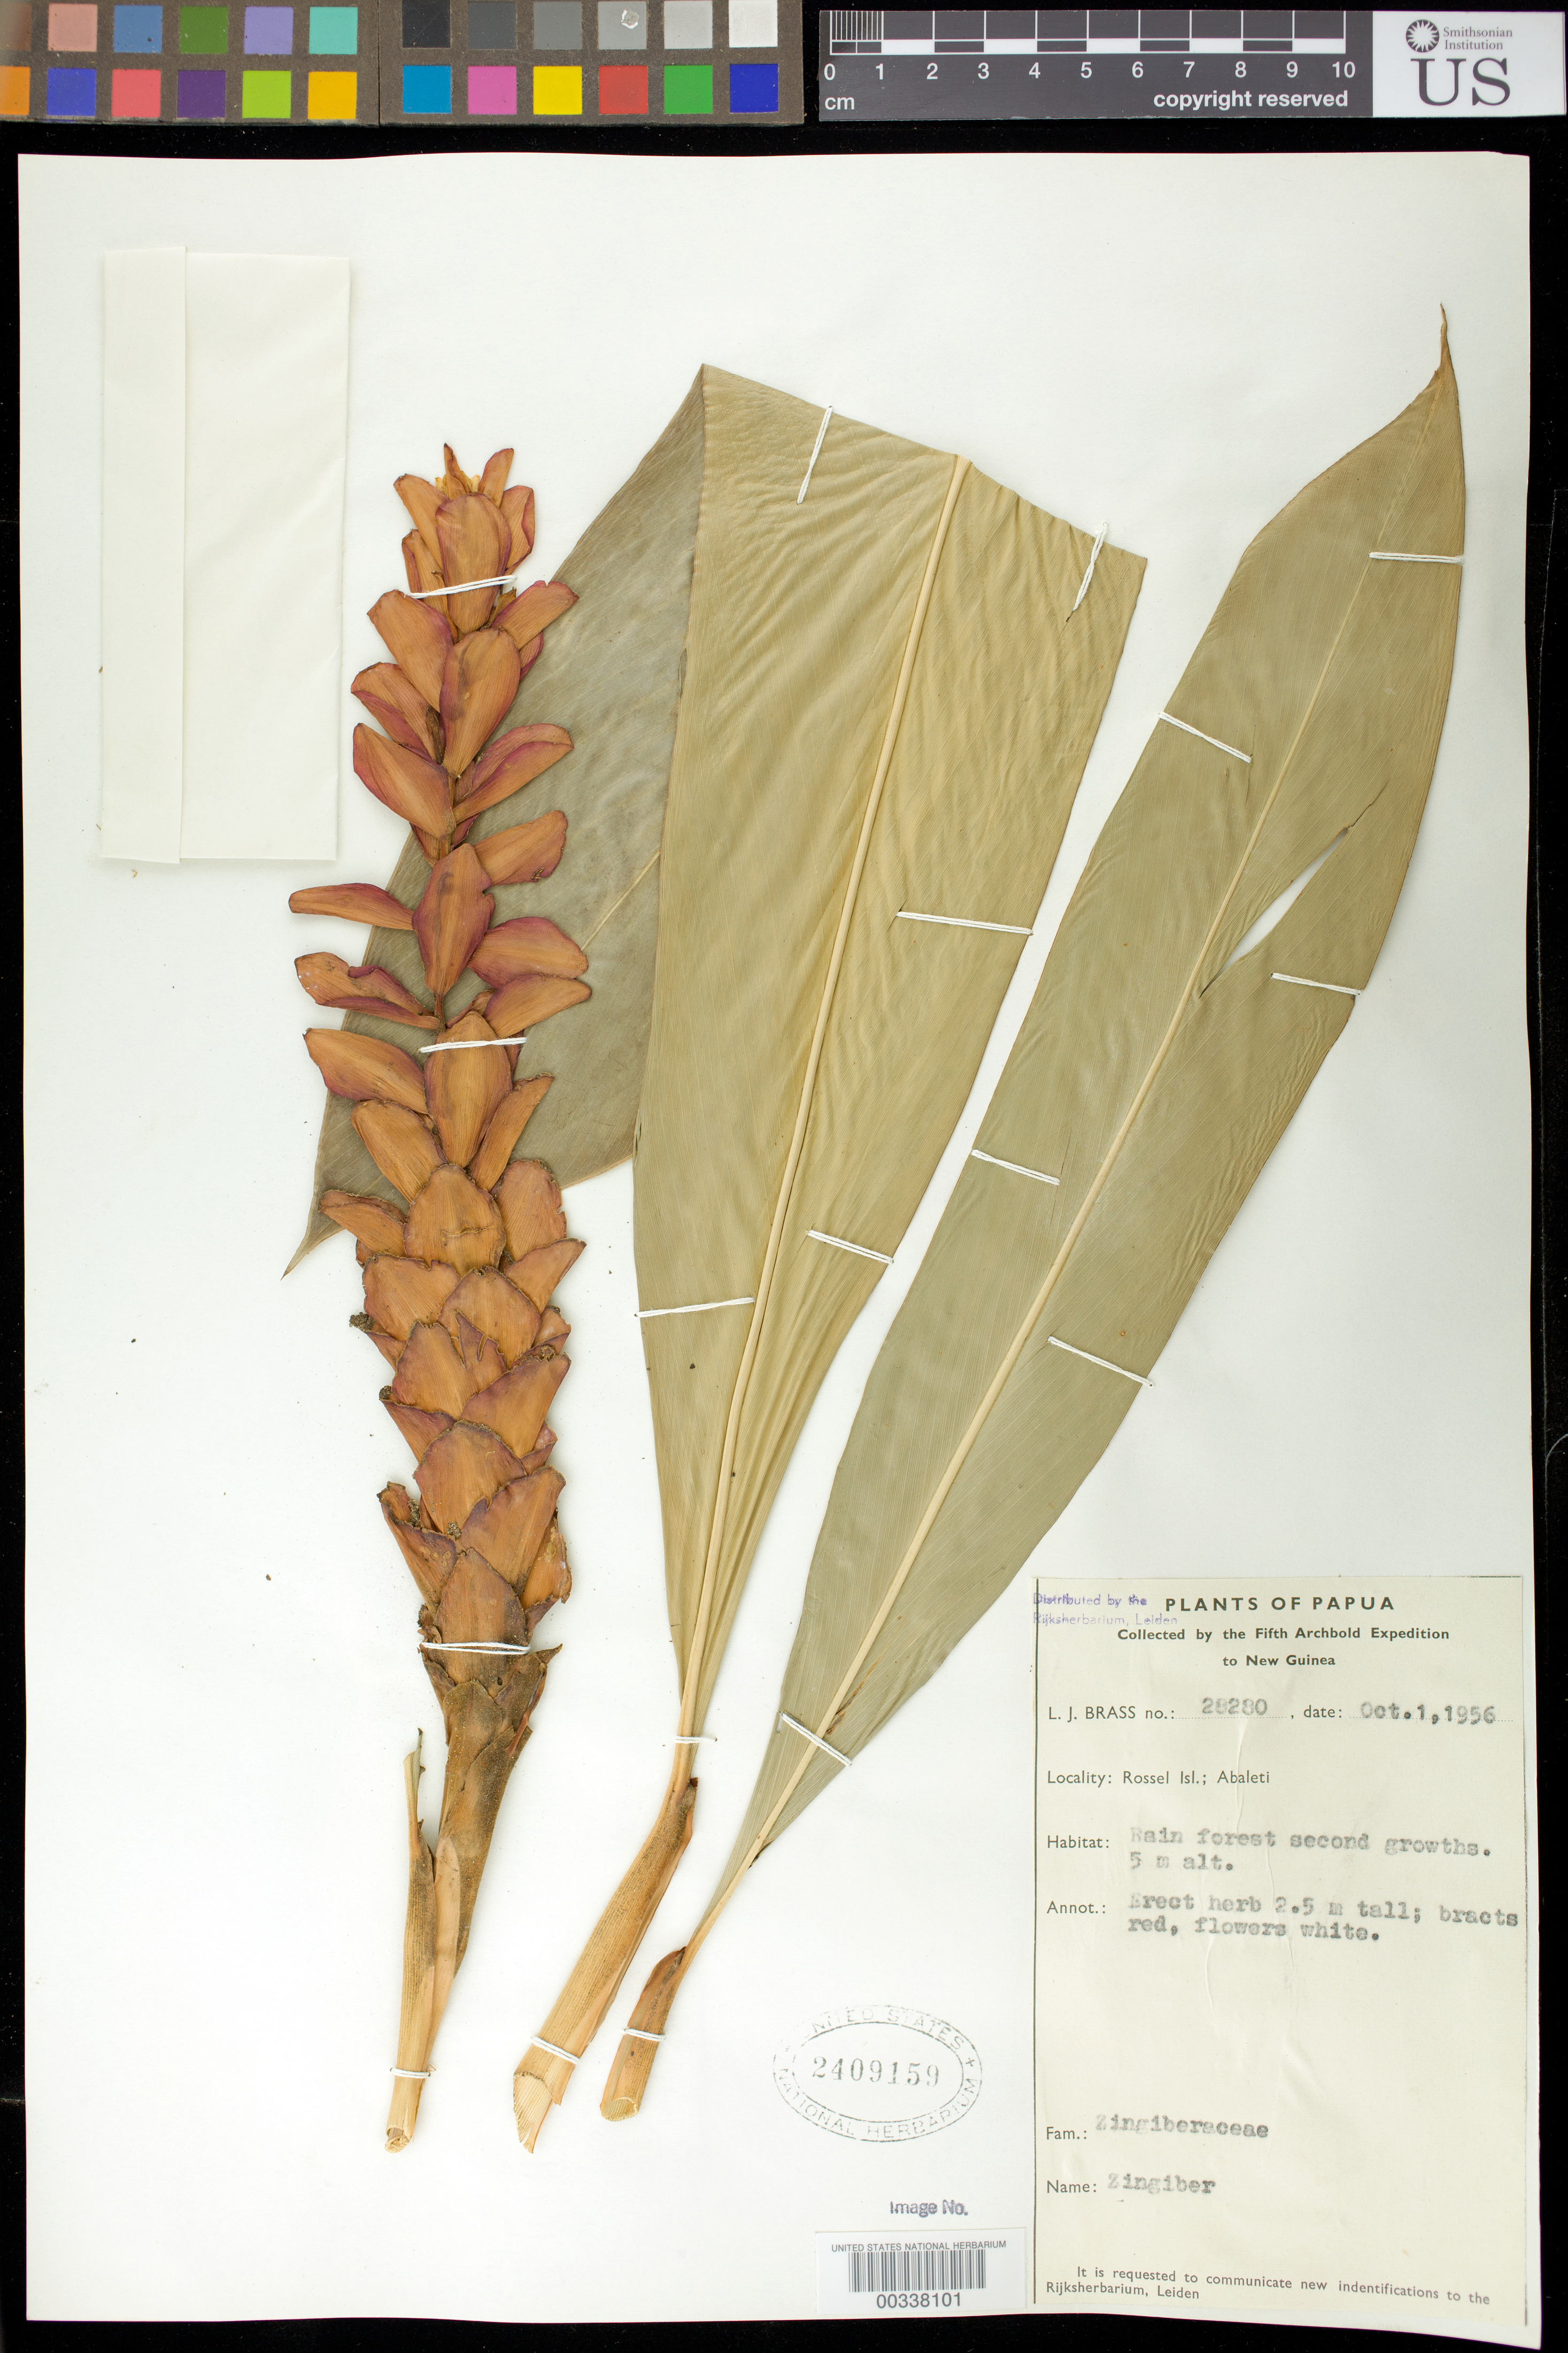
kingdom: Plantae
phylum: Tracheophyta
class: Liliopsida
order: Zingiberales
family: Zingiberaceae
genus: Zingiber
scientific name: Zingiber sp.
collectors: L. J. Brass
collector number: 28280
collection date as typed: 01 Oct 1956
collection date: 1956-10-01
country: Papua New Guinea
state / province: Milne Bay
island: Rossel (Yela)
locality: Abaleti [Louisiade Arch.]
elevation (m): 5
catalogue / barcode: US 2409159